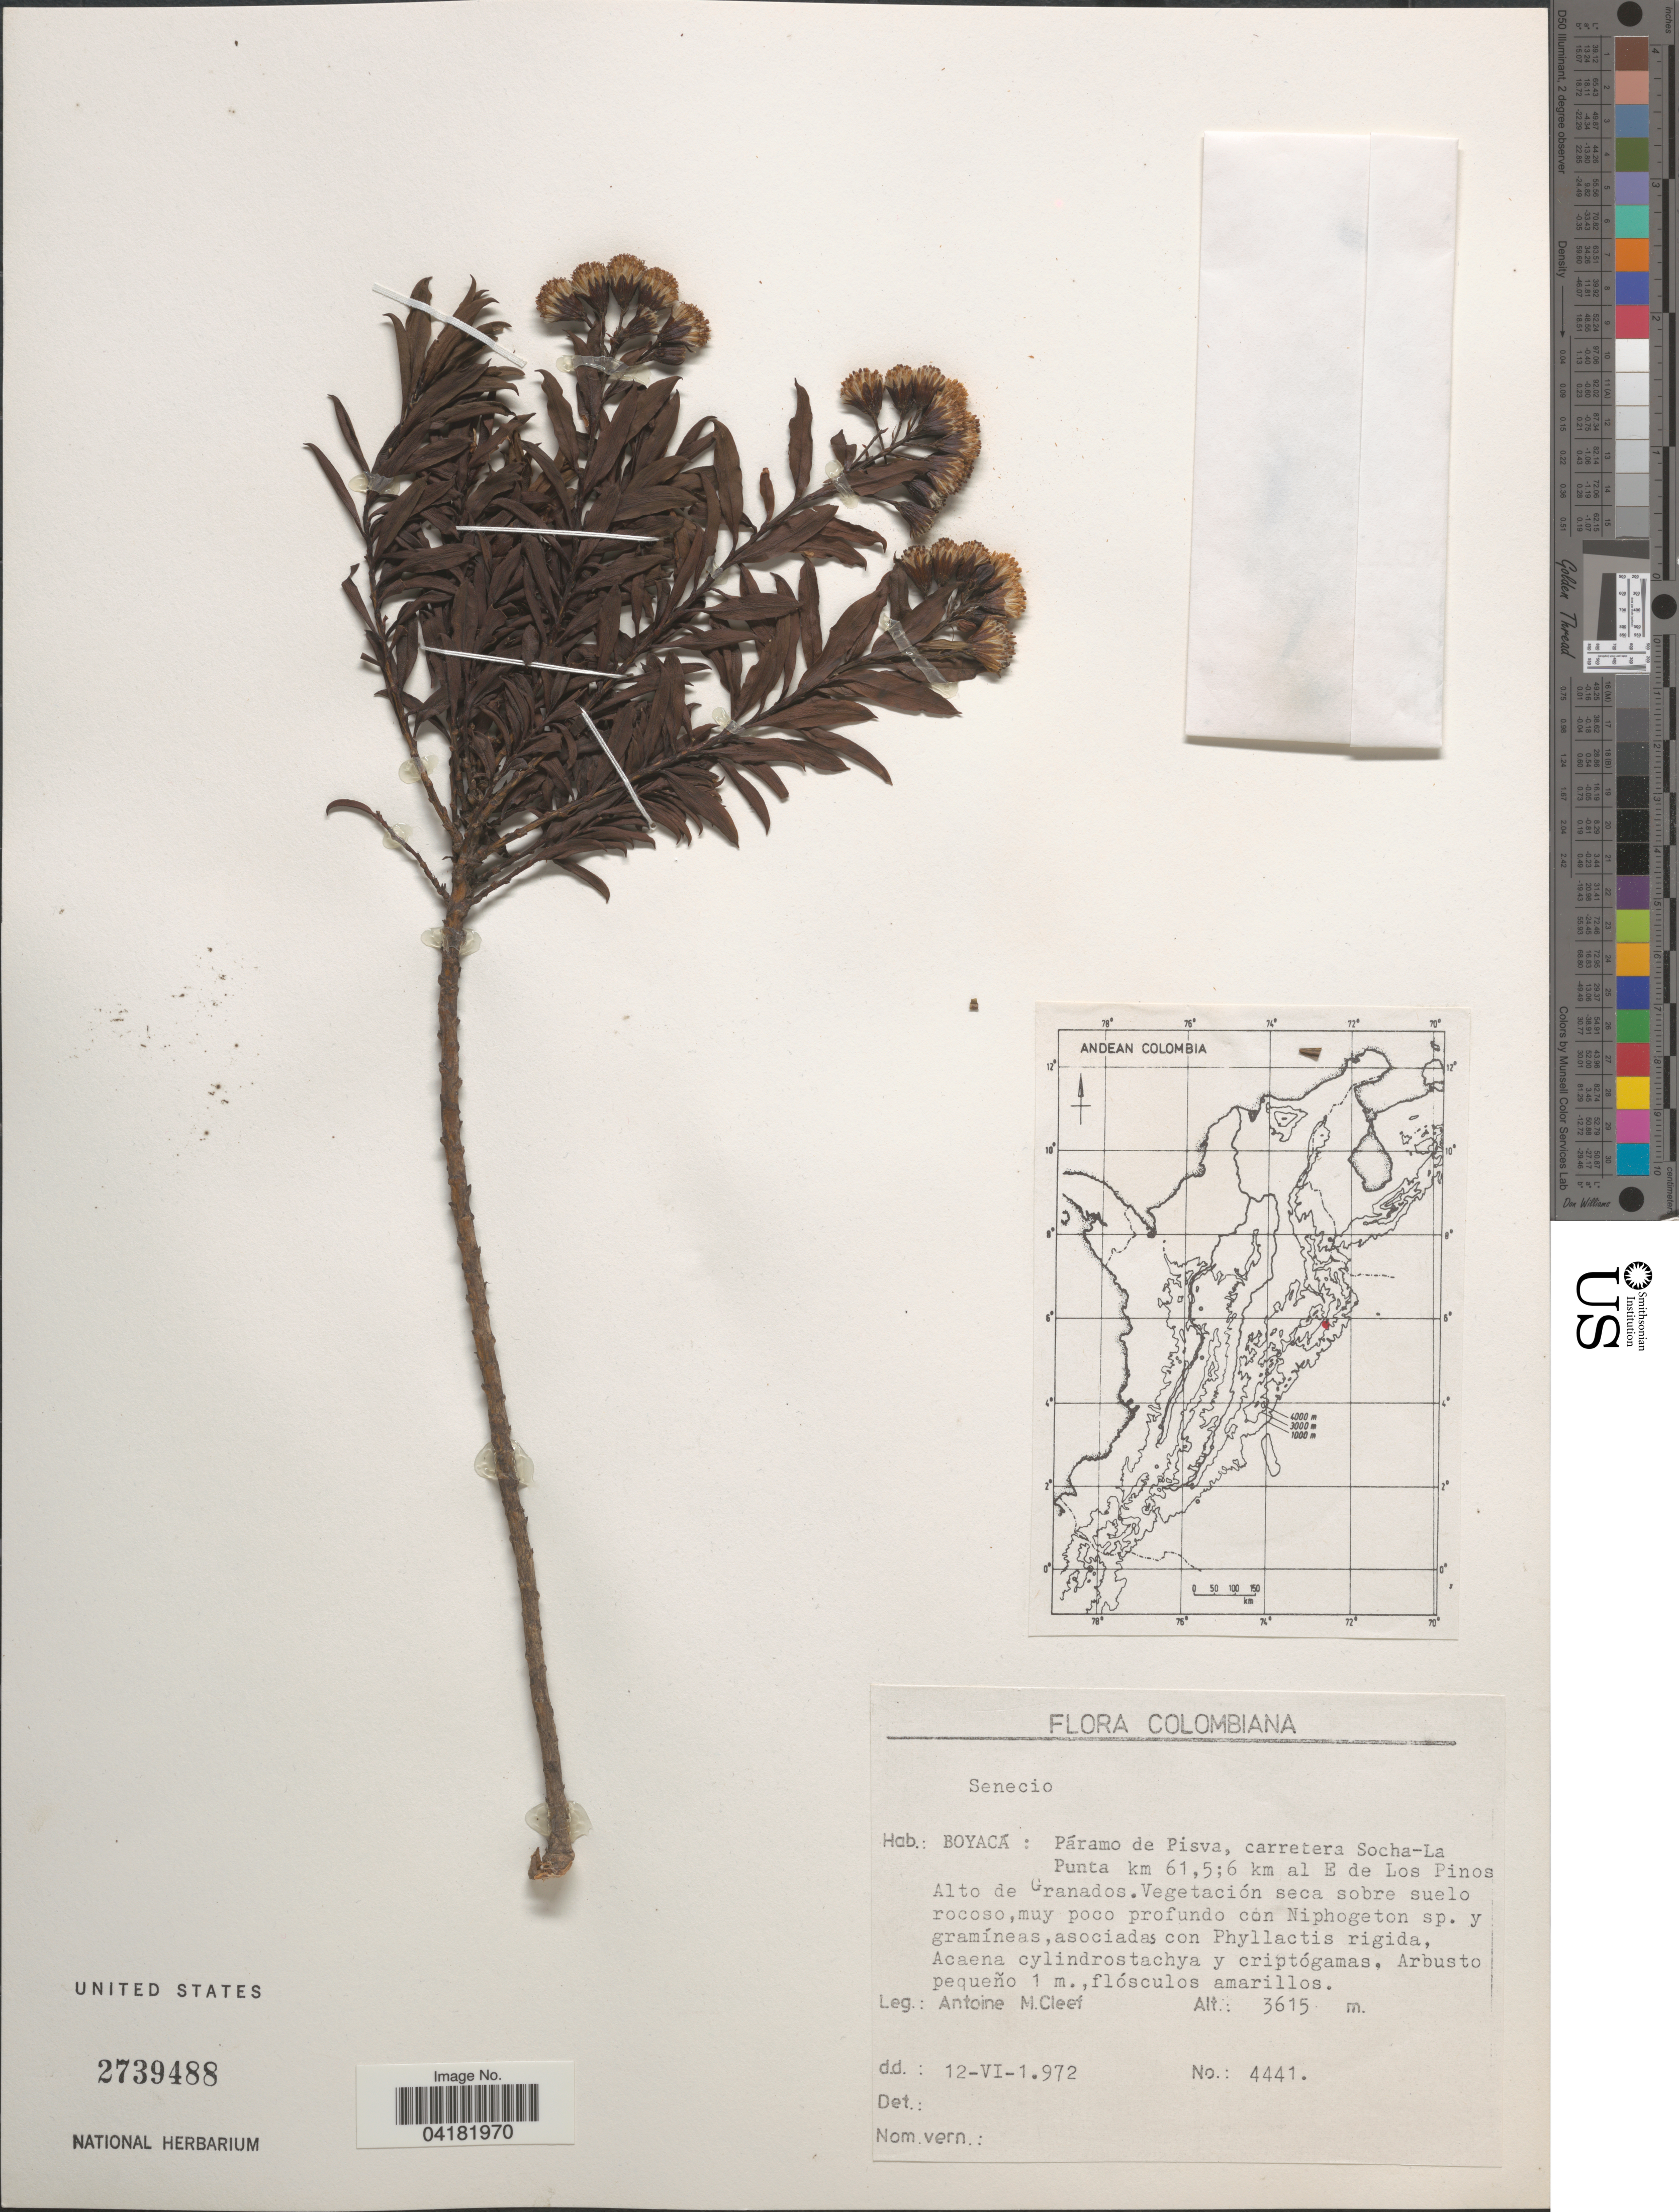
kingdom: Plantae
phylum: Tracheophyta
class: Magnoliopsida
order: Asterales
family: Asteraceae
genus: Senecio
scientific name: Senecio sp.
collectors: A. M. Cleef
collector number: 4441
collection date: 1972-06-12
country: Colombia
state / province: Boyacá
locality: Colombiana. Páramo de Pisva, carretera Socha-La Punta km 61,5;6 km al E de Los Pinos. Alto de Granados.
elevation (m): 3615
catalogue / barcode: US 2739488